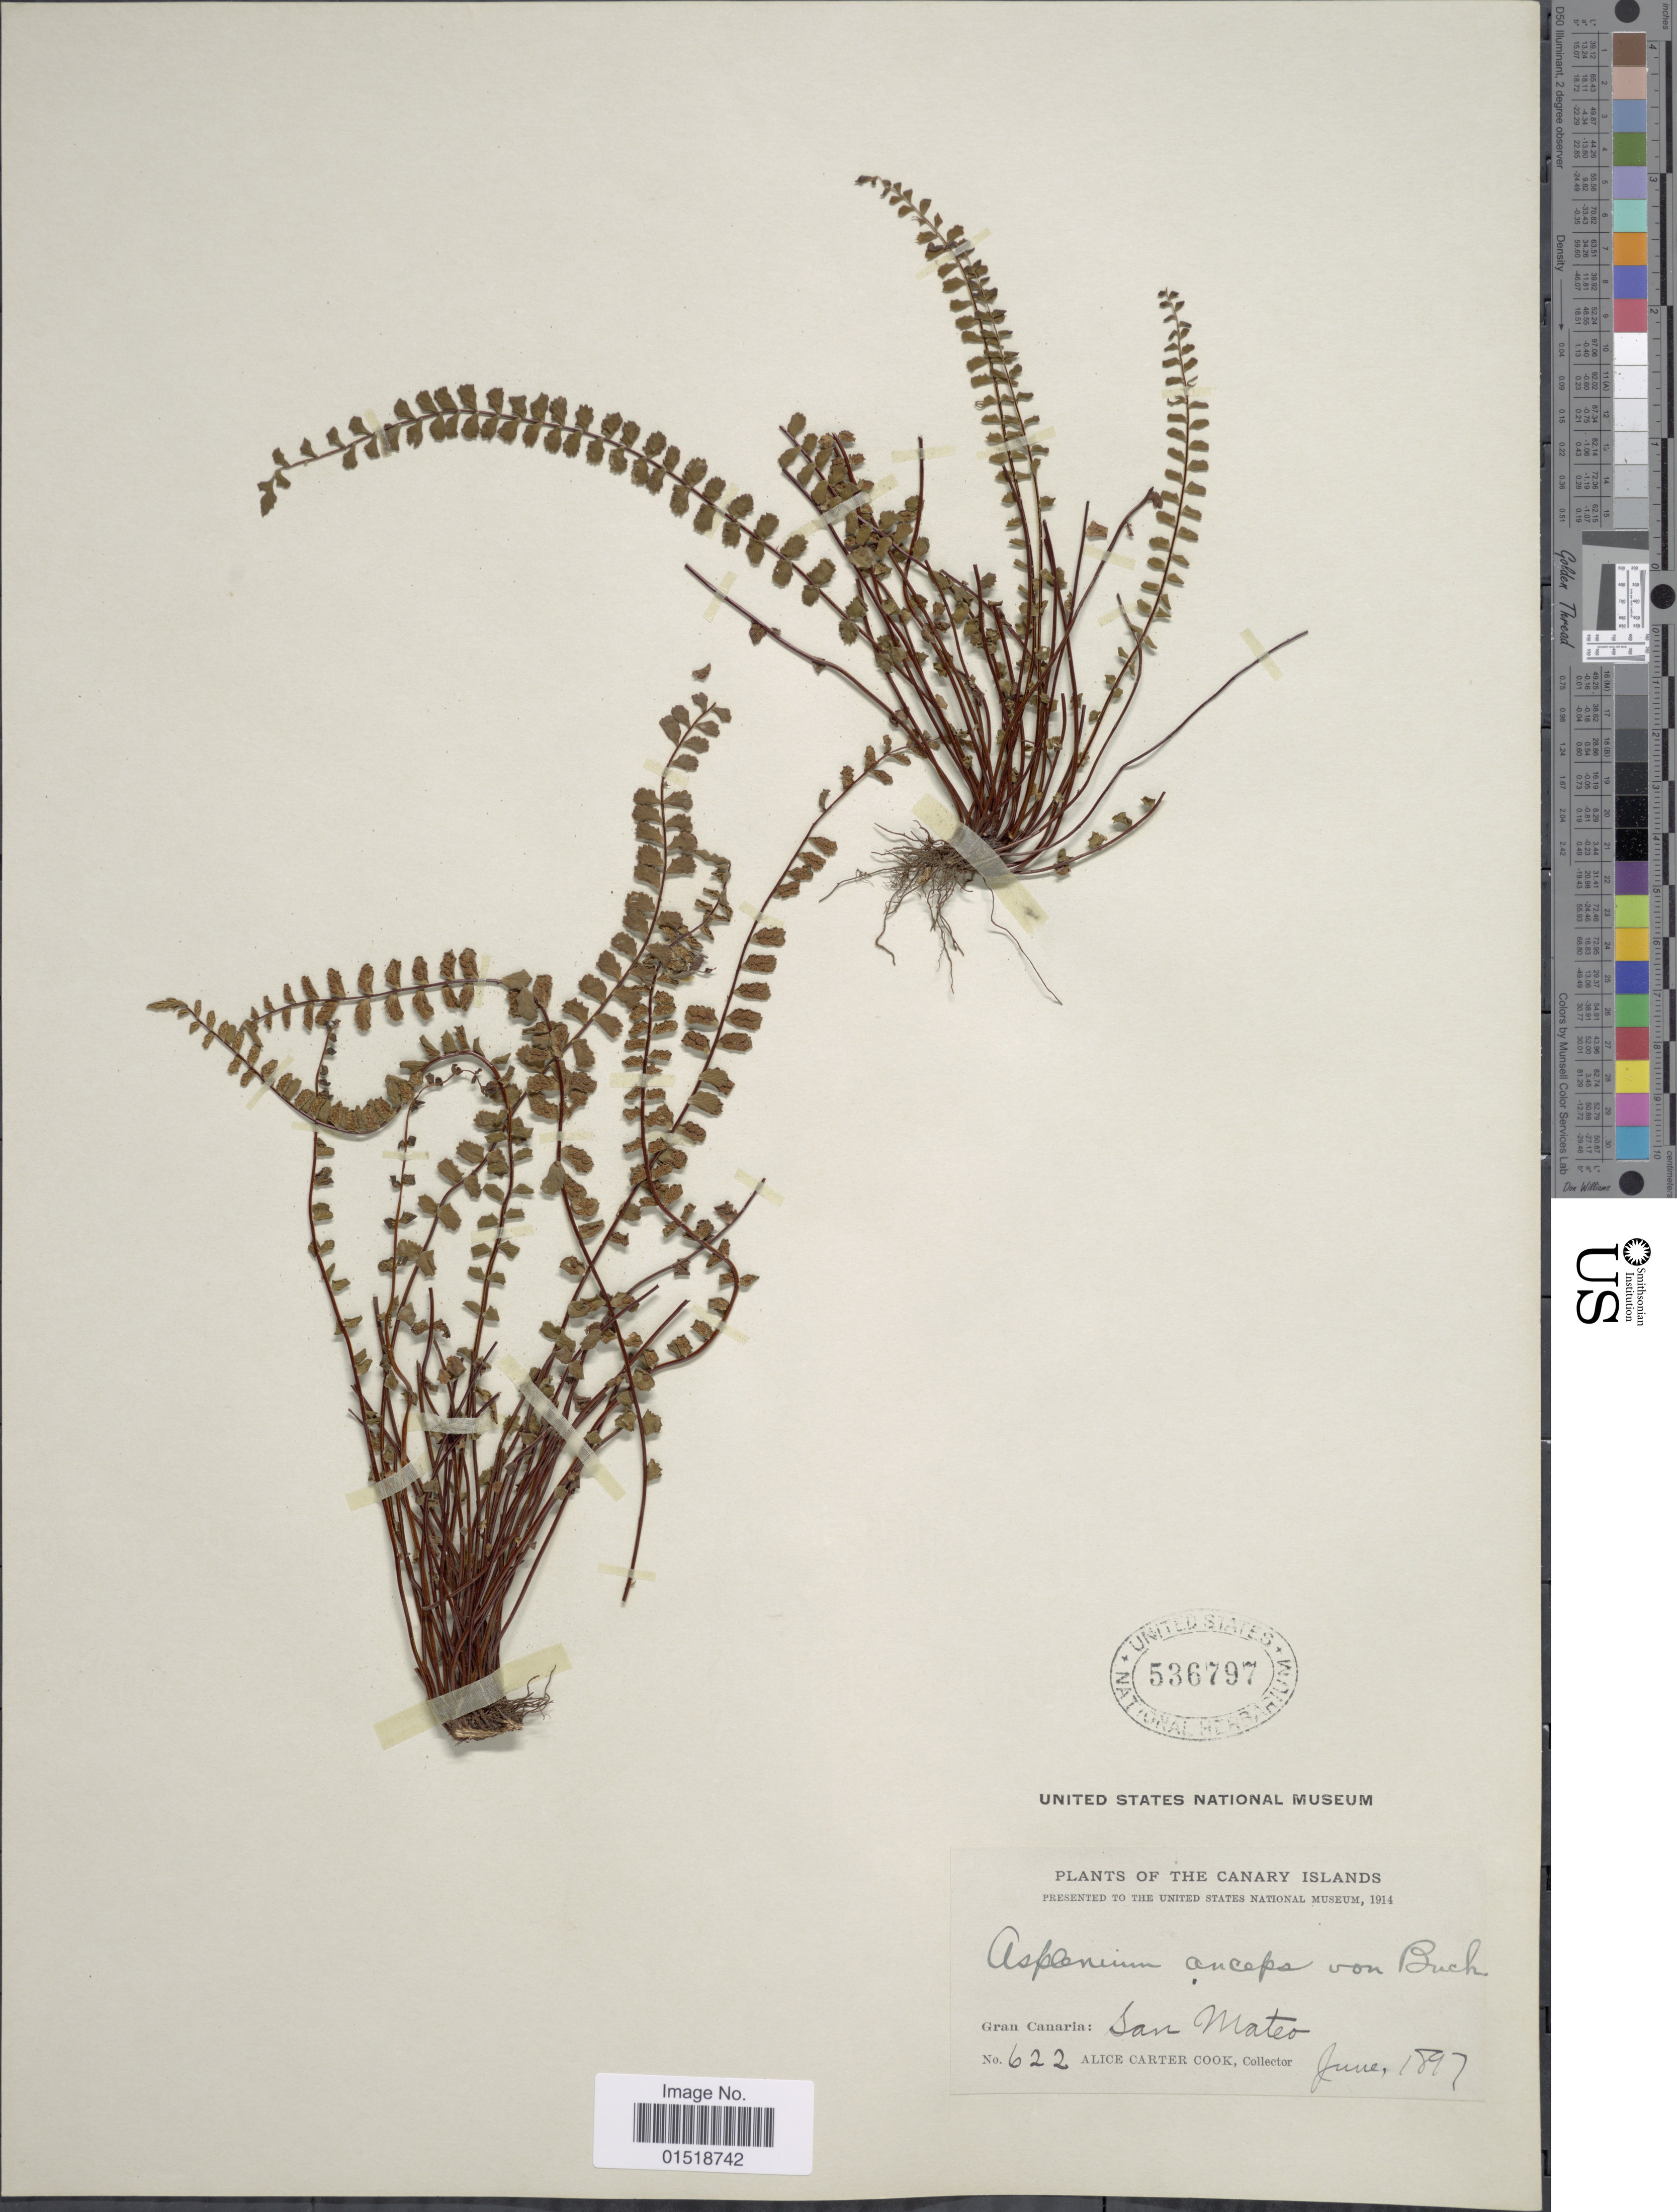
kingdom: Plantae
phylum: Tracheophyta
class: Polypodiopsida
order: Polypodiales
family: Pteridaceae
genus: Hemionitis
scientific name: Hemionitis anceps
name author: (Lowe) Hook. & Grev.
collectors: Alice C. Cook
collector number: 622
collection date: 1897-06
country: Spain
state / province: Canarias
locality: Canary Islands. Gran Canaria: San Mateo.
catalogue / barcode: US 536797